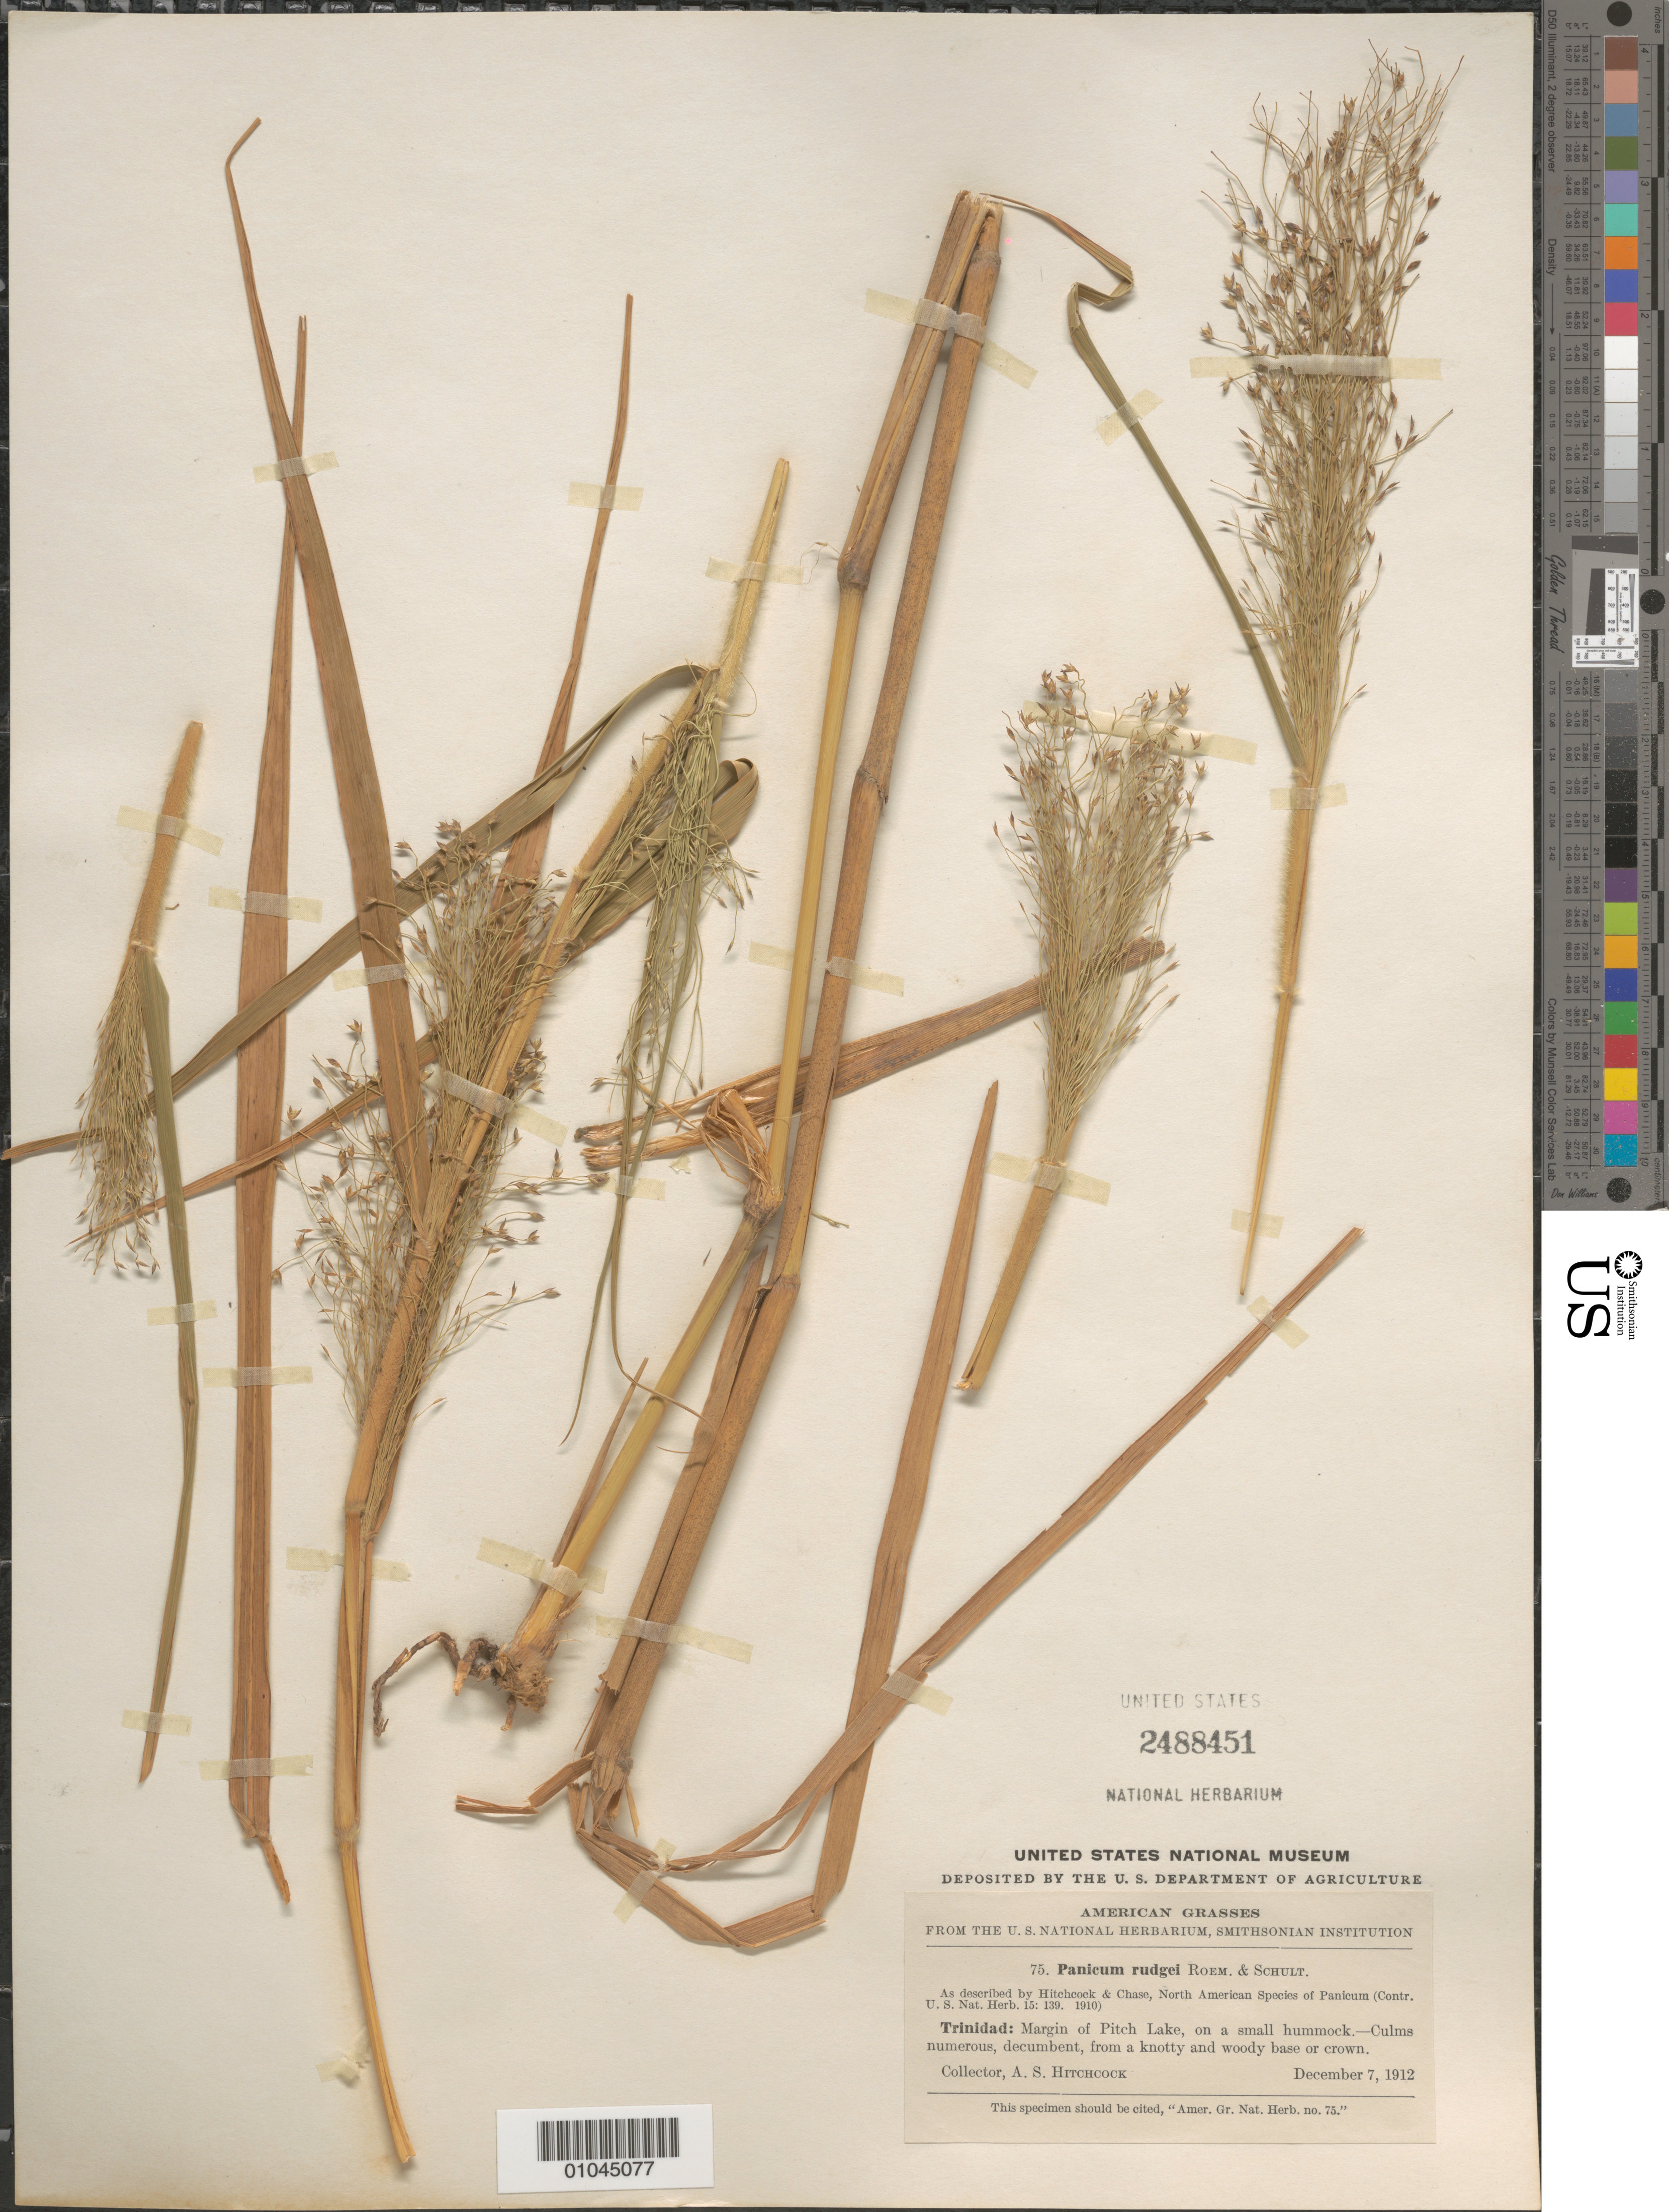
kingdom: Plantae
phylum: Tracheophyta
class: Liliopsida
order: Poales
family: Poaceae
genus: Panicum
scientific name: Panicum rudgei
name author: Roem. & Schult.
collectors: A. S. Hitchcock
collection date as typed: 07 Dec 1912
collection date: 1912-12-07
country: Trinidad and Tobago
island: Trinidad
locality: Margin of Pitch Lake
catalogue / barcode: US 2488451